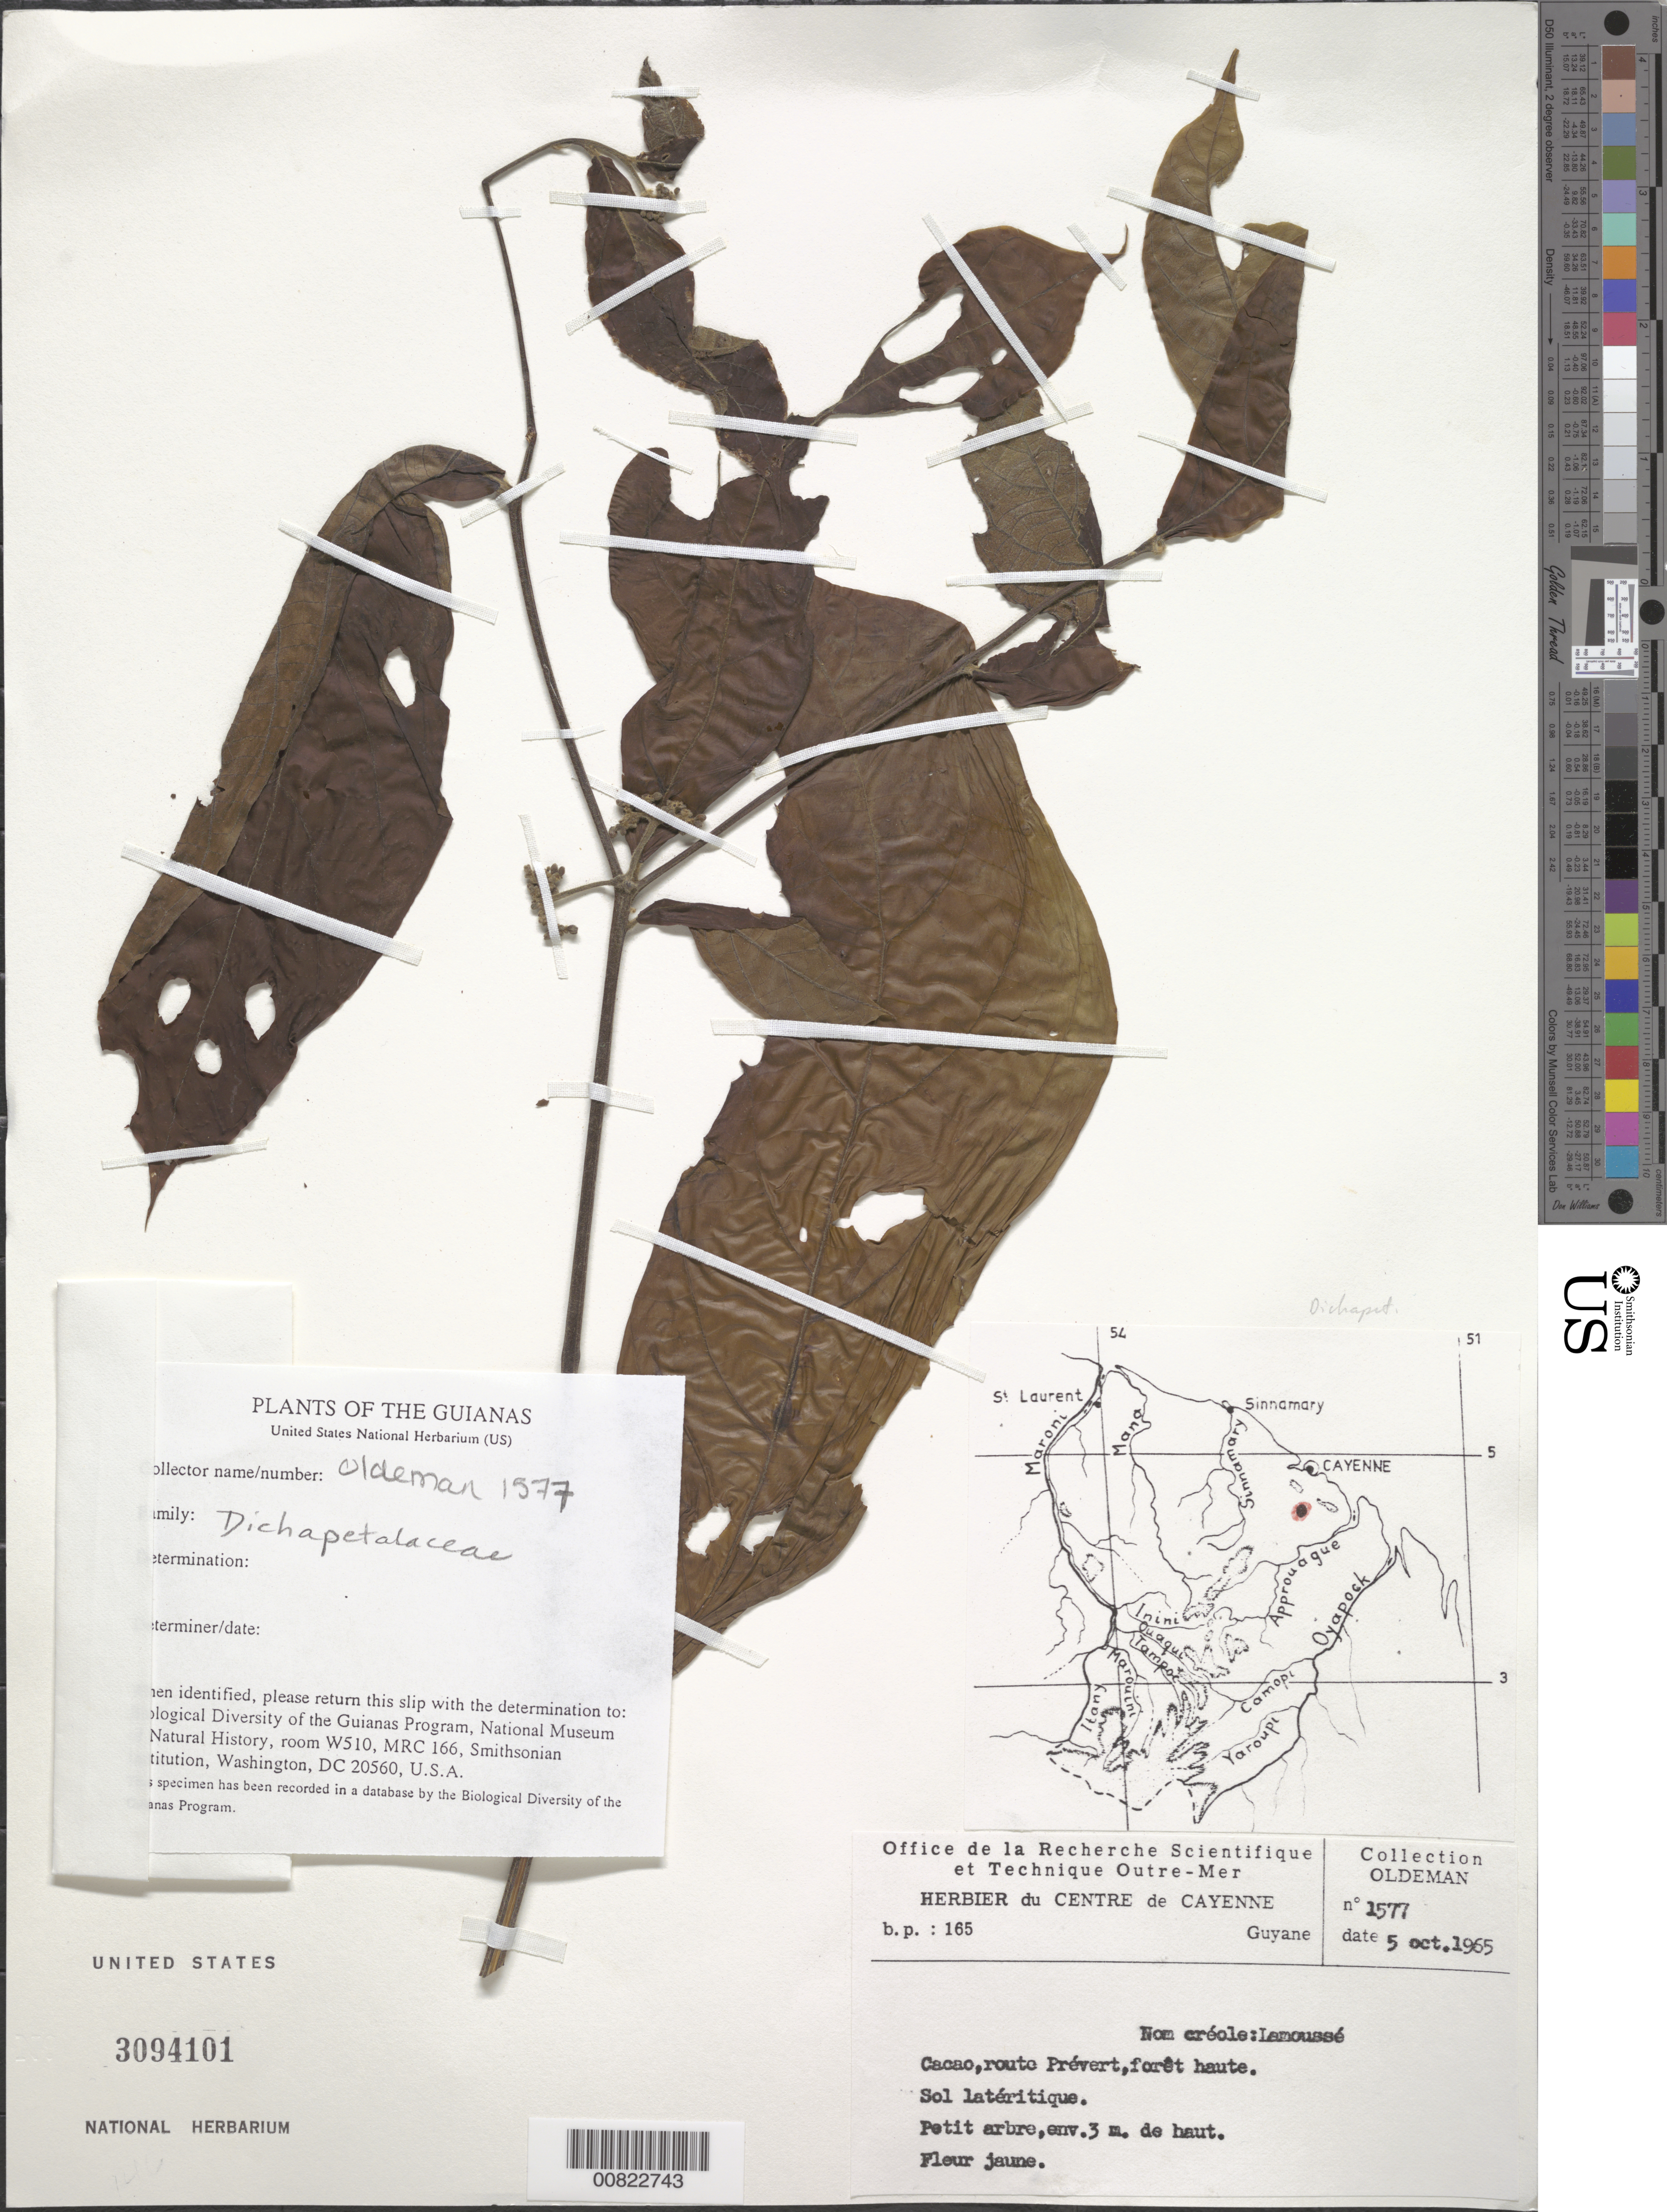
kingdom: Plantae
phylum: Tracheophyta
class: Magnoliopsida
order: Malpighiales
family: Dichapetalaceae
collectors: R. Oldeman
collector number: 1577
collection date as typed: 5-Oct-65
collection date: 1965-10-05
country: French Guiana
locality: Cacao, route Prévert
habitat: High forest; latertic soil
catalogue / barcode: US 3094101